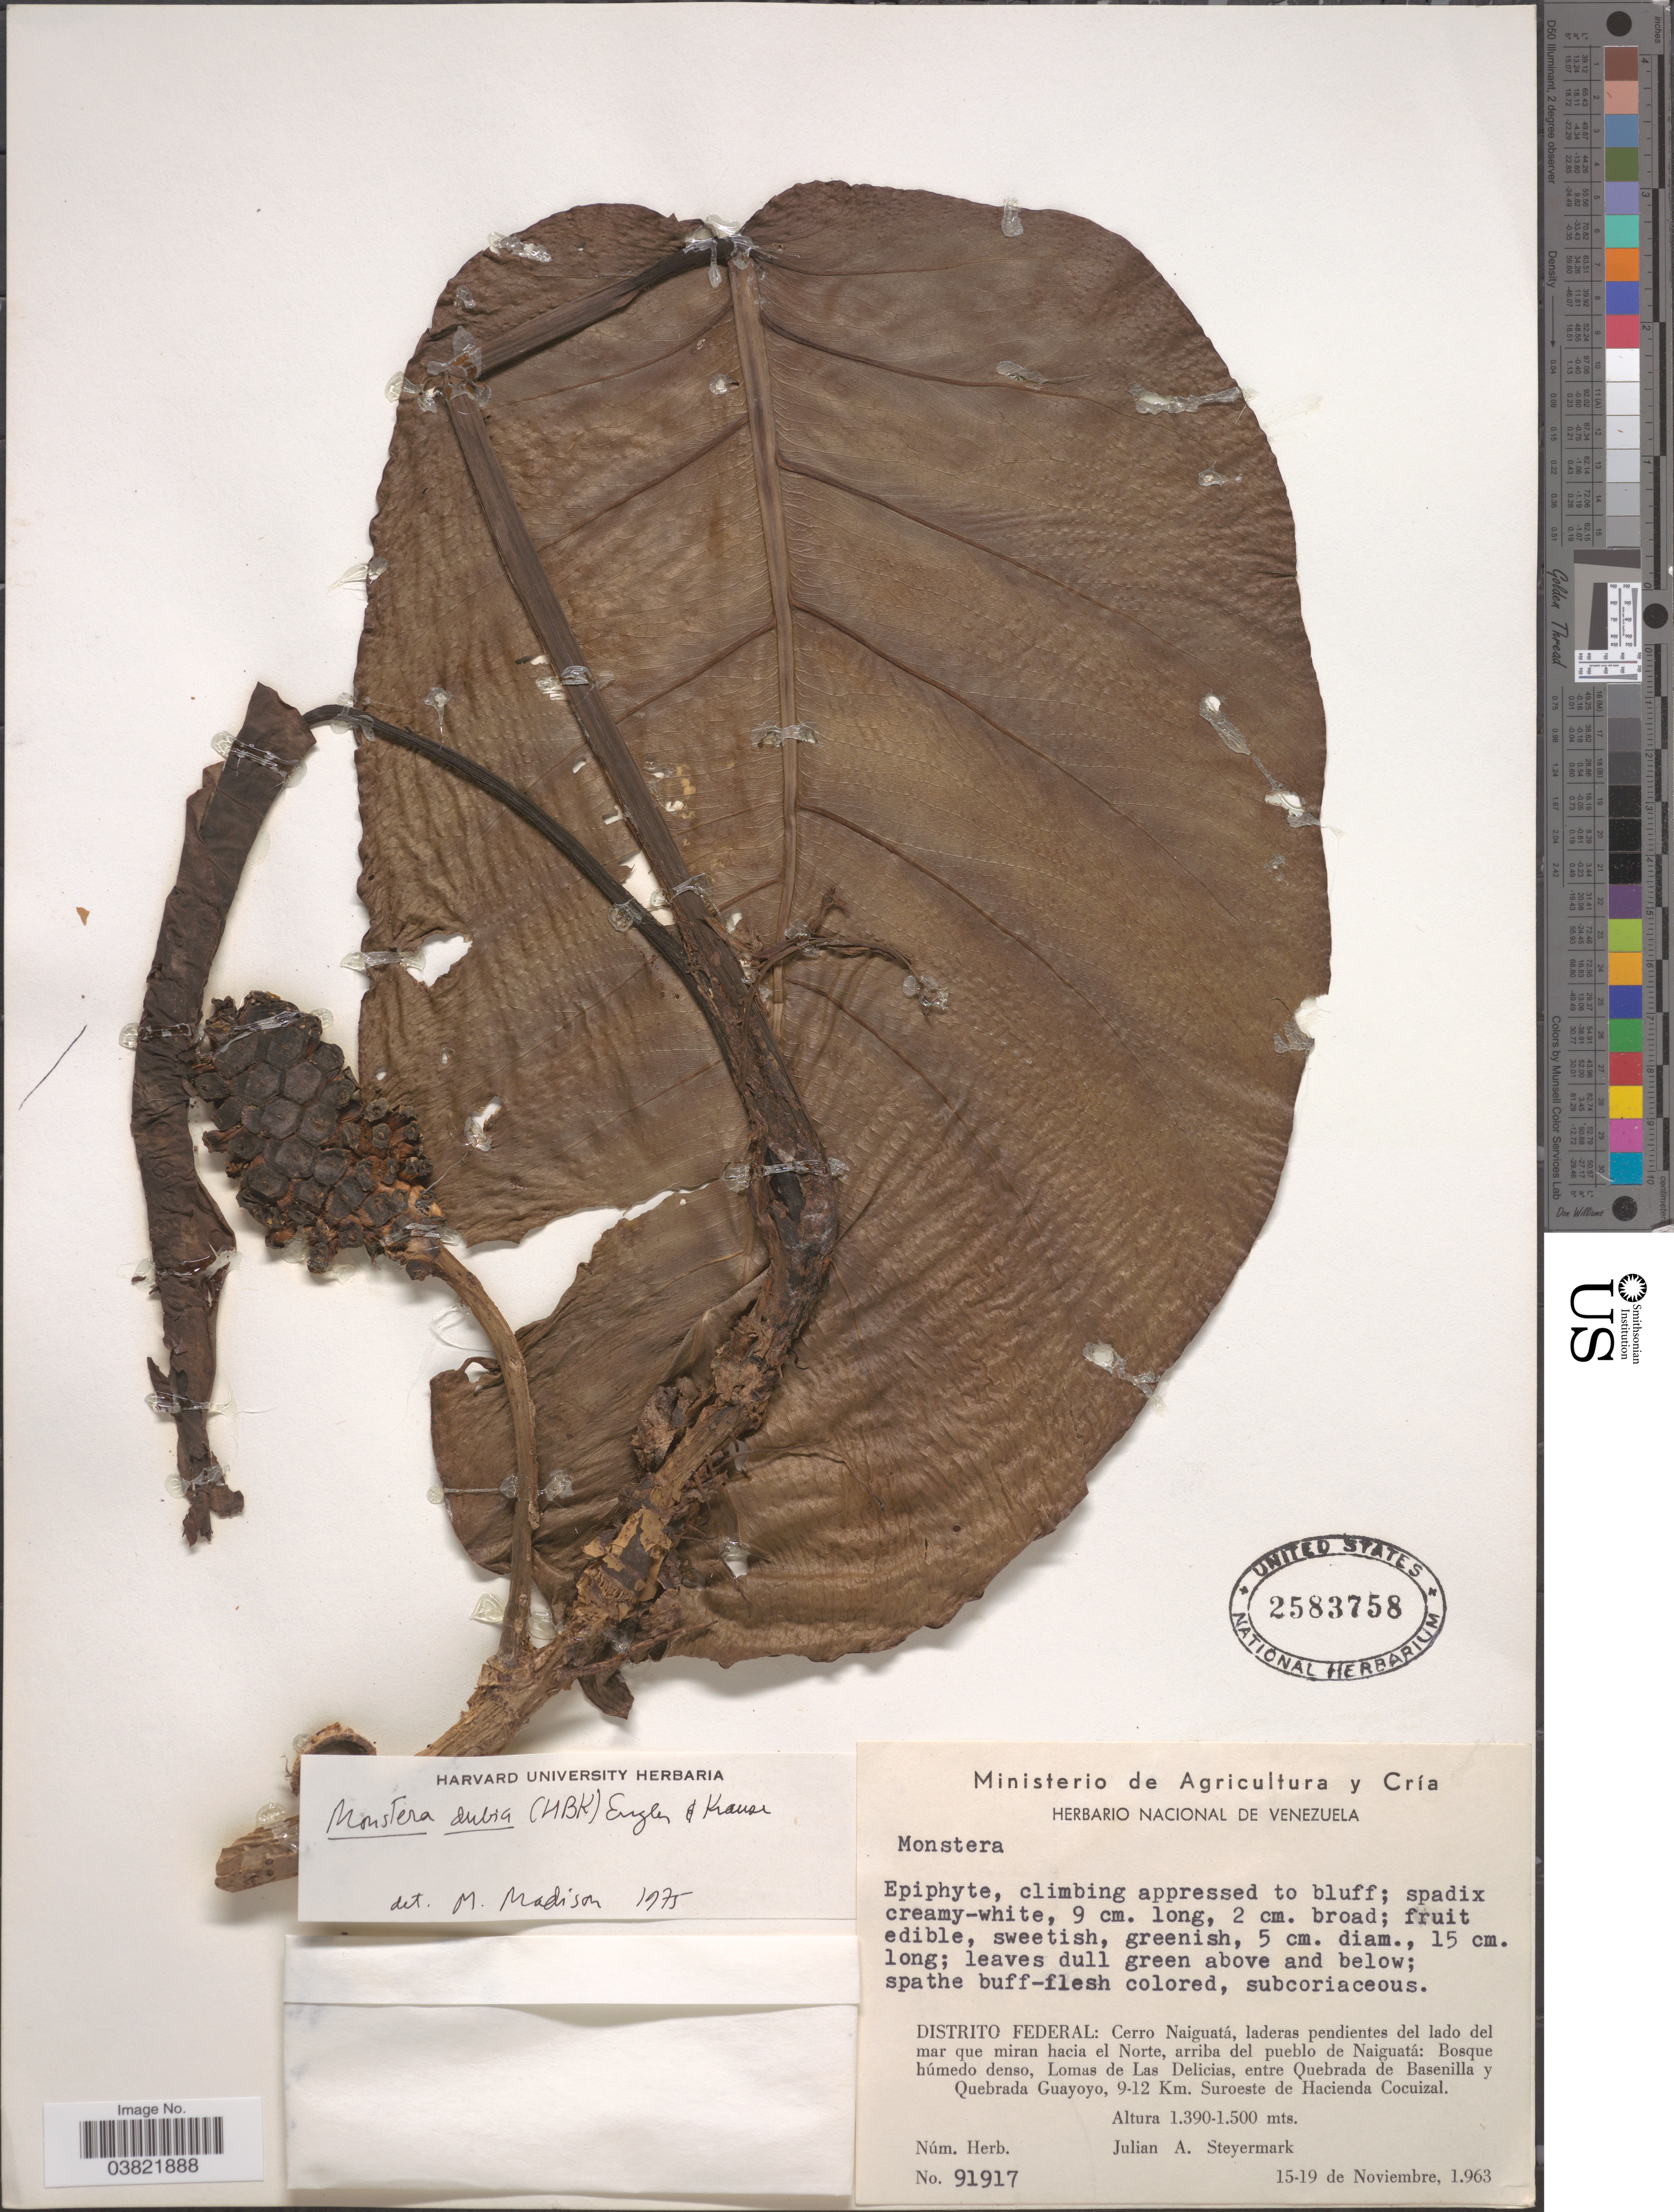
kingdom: Plantae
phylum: Tracheophyta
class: Liliopsida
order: Alismatales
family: Araceae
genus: Monstera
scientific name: Monstera dubia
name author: (Kunth) Engl. & K. Krause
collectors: J. Steyermark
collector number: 91917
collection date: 1963-11-15/1963-11-19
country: Venezuela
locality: Distrito Federal: Cerro Naiguatá, laderas pendientes del lado del mar que miran hacia el Norte, arriba del pueblo de Naiguatá, Lomas de Las Delicias, entre Quebrada de Basenilla y Quebrada Guayoyo, 9-12 Km. Suroeste de Hacienda Cocuizal.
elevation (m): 1390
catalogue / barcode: US 2583758